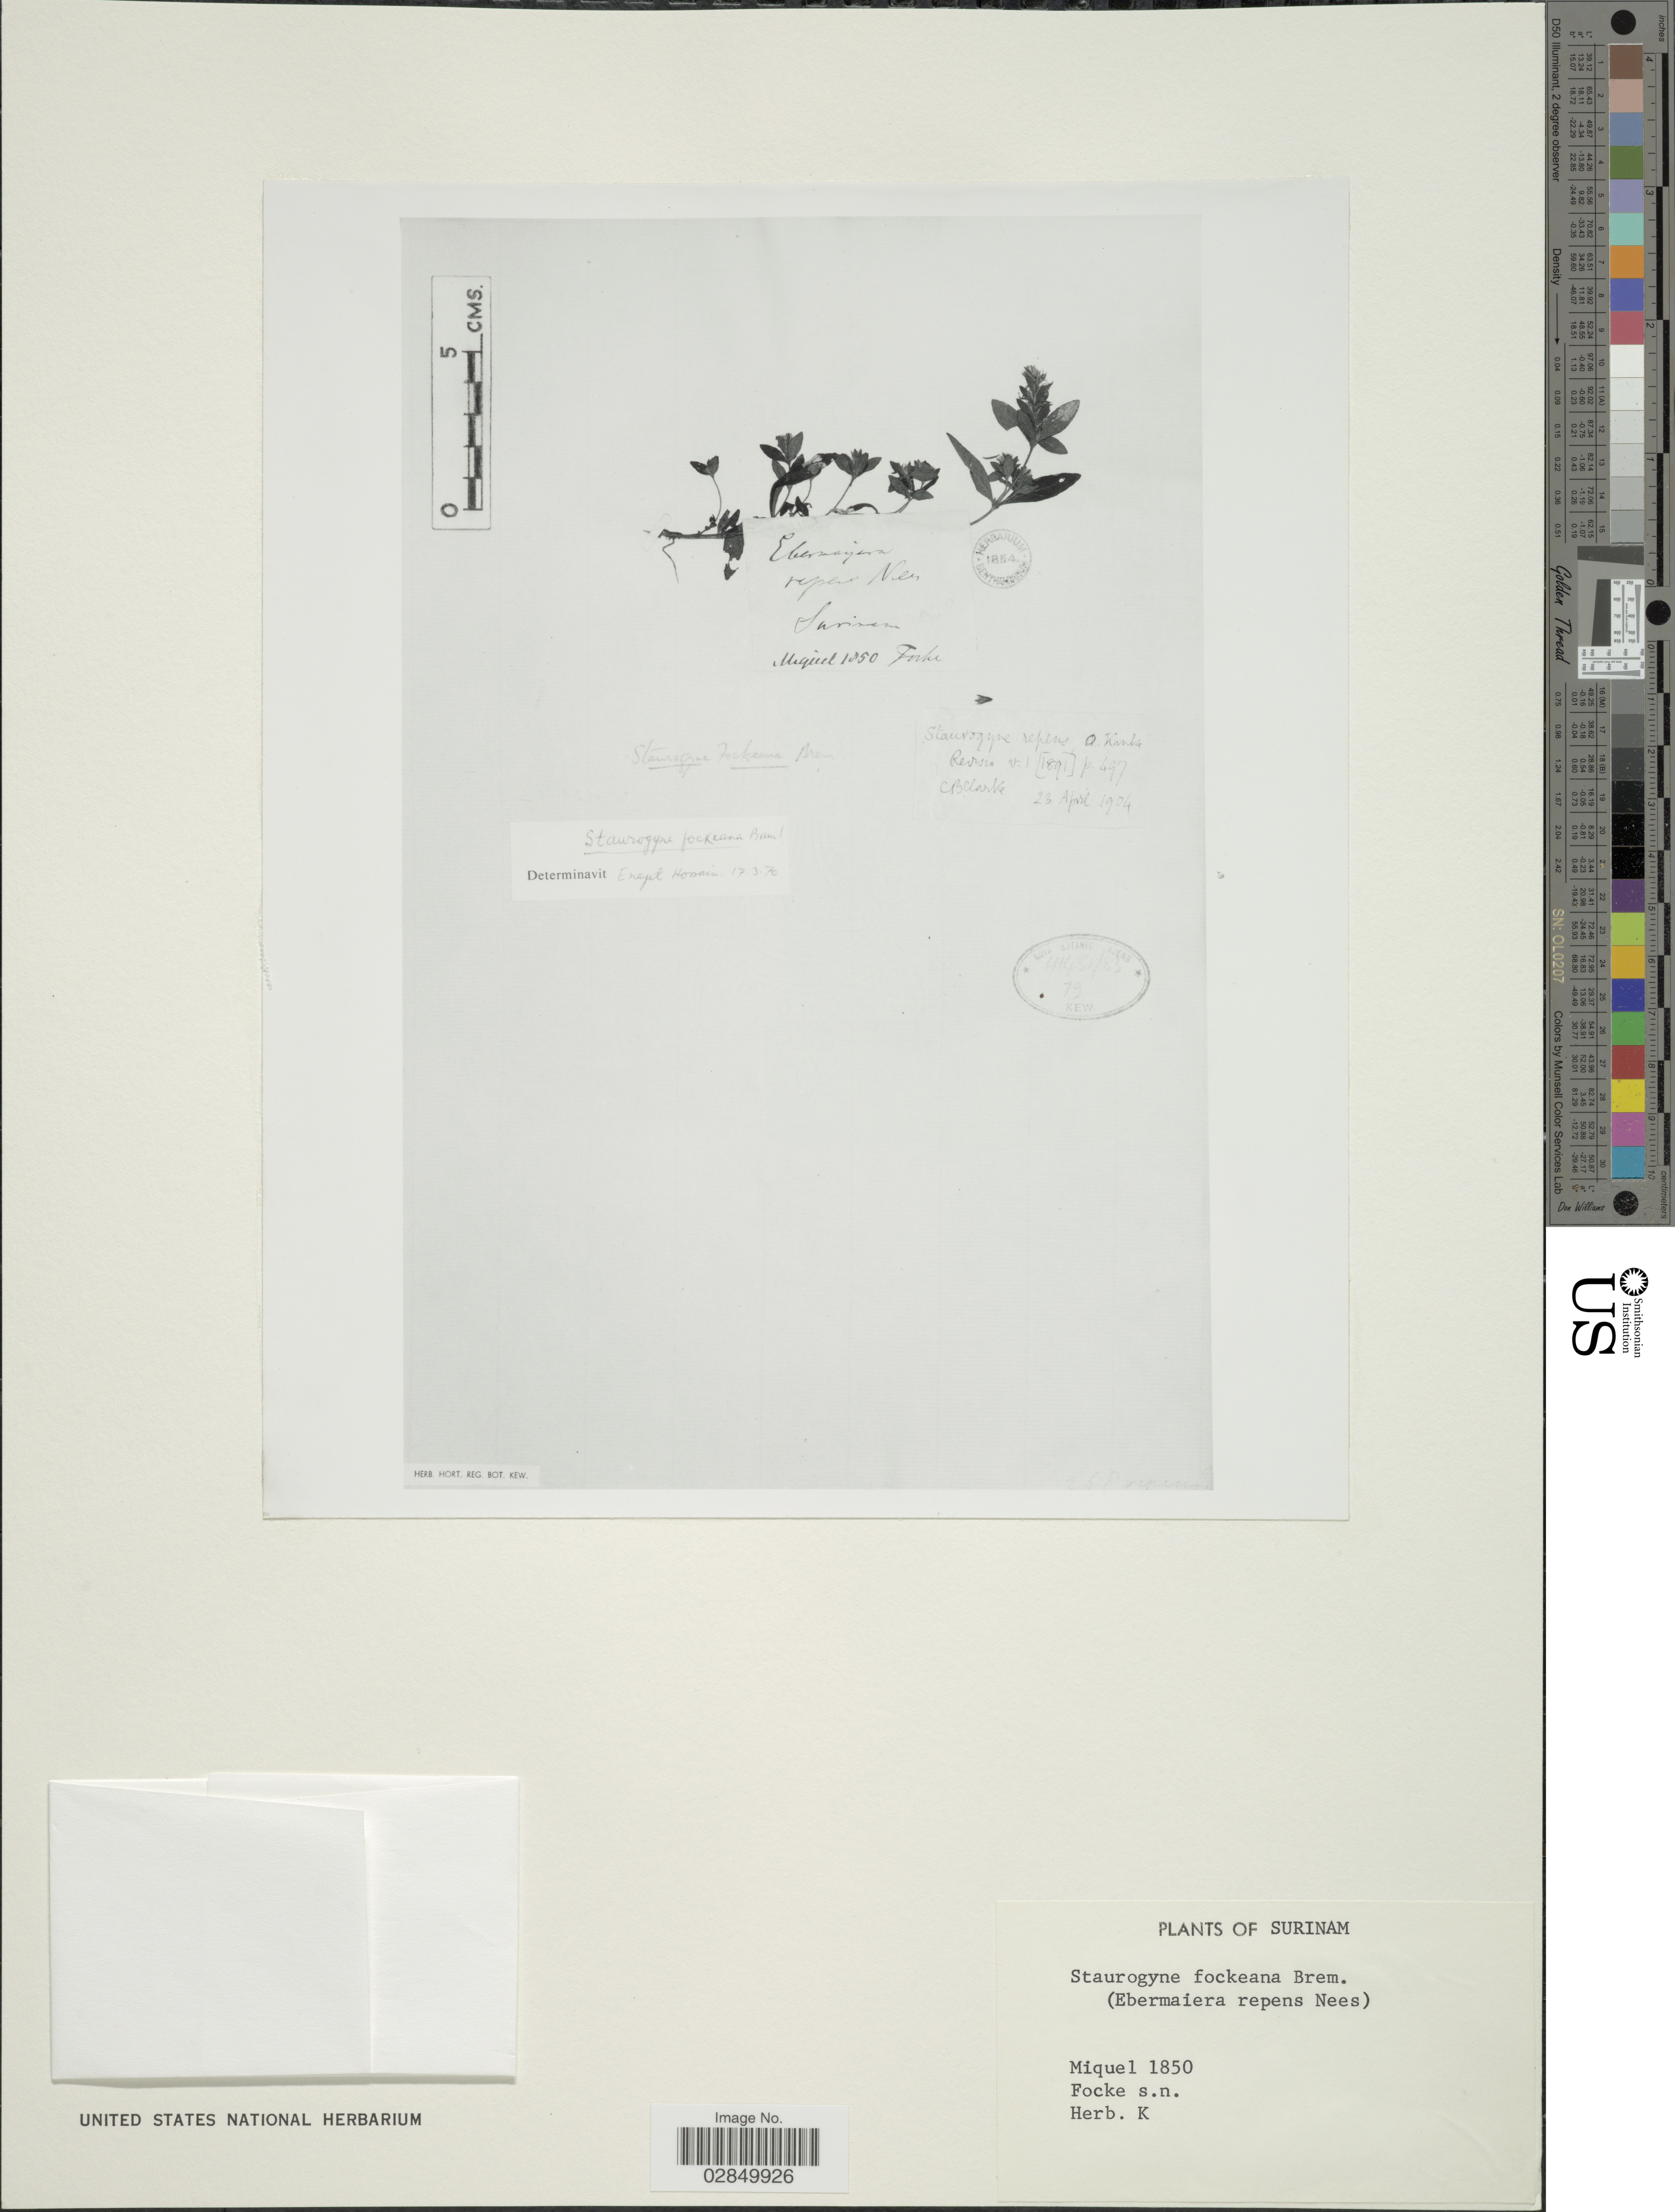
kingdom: Plantae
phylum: Tracheophyta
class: Magnoliopsida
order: Lamiales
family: Acanthaceae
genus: Staurogyne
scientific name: Staurogyne fockeana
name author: Bremek.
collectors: Miquel & -- Focke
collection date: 1850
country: Suriname